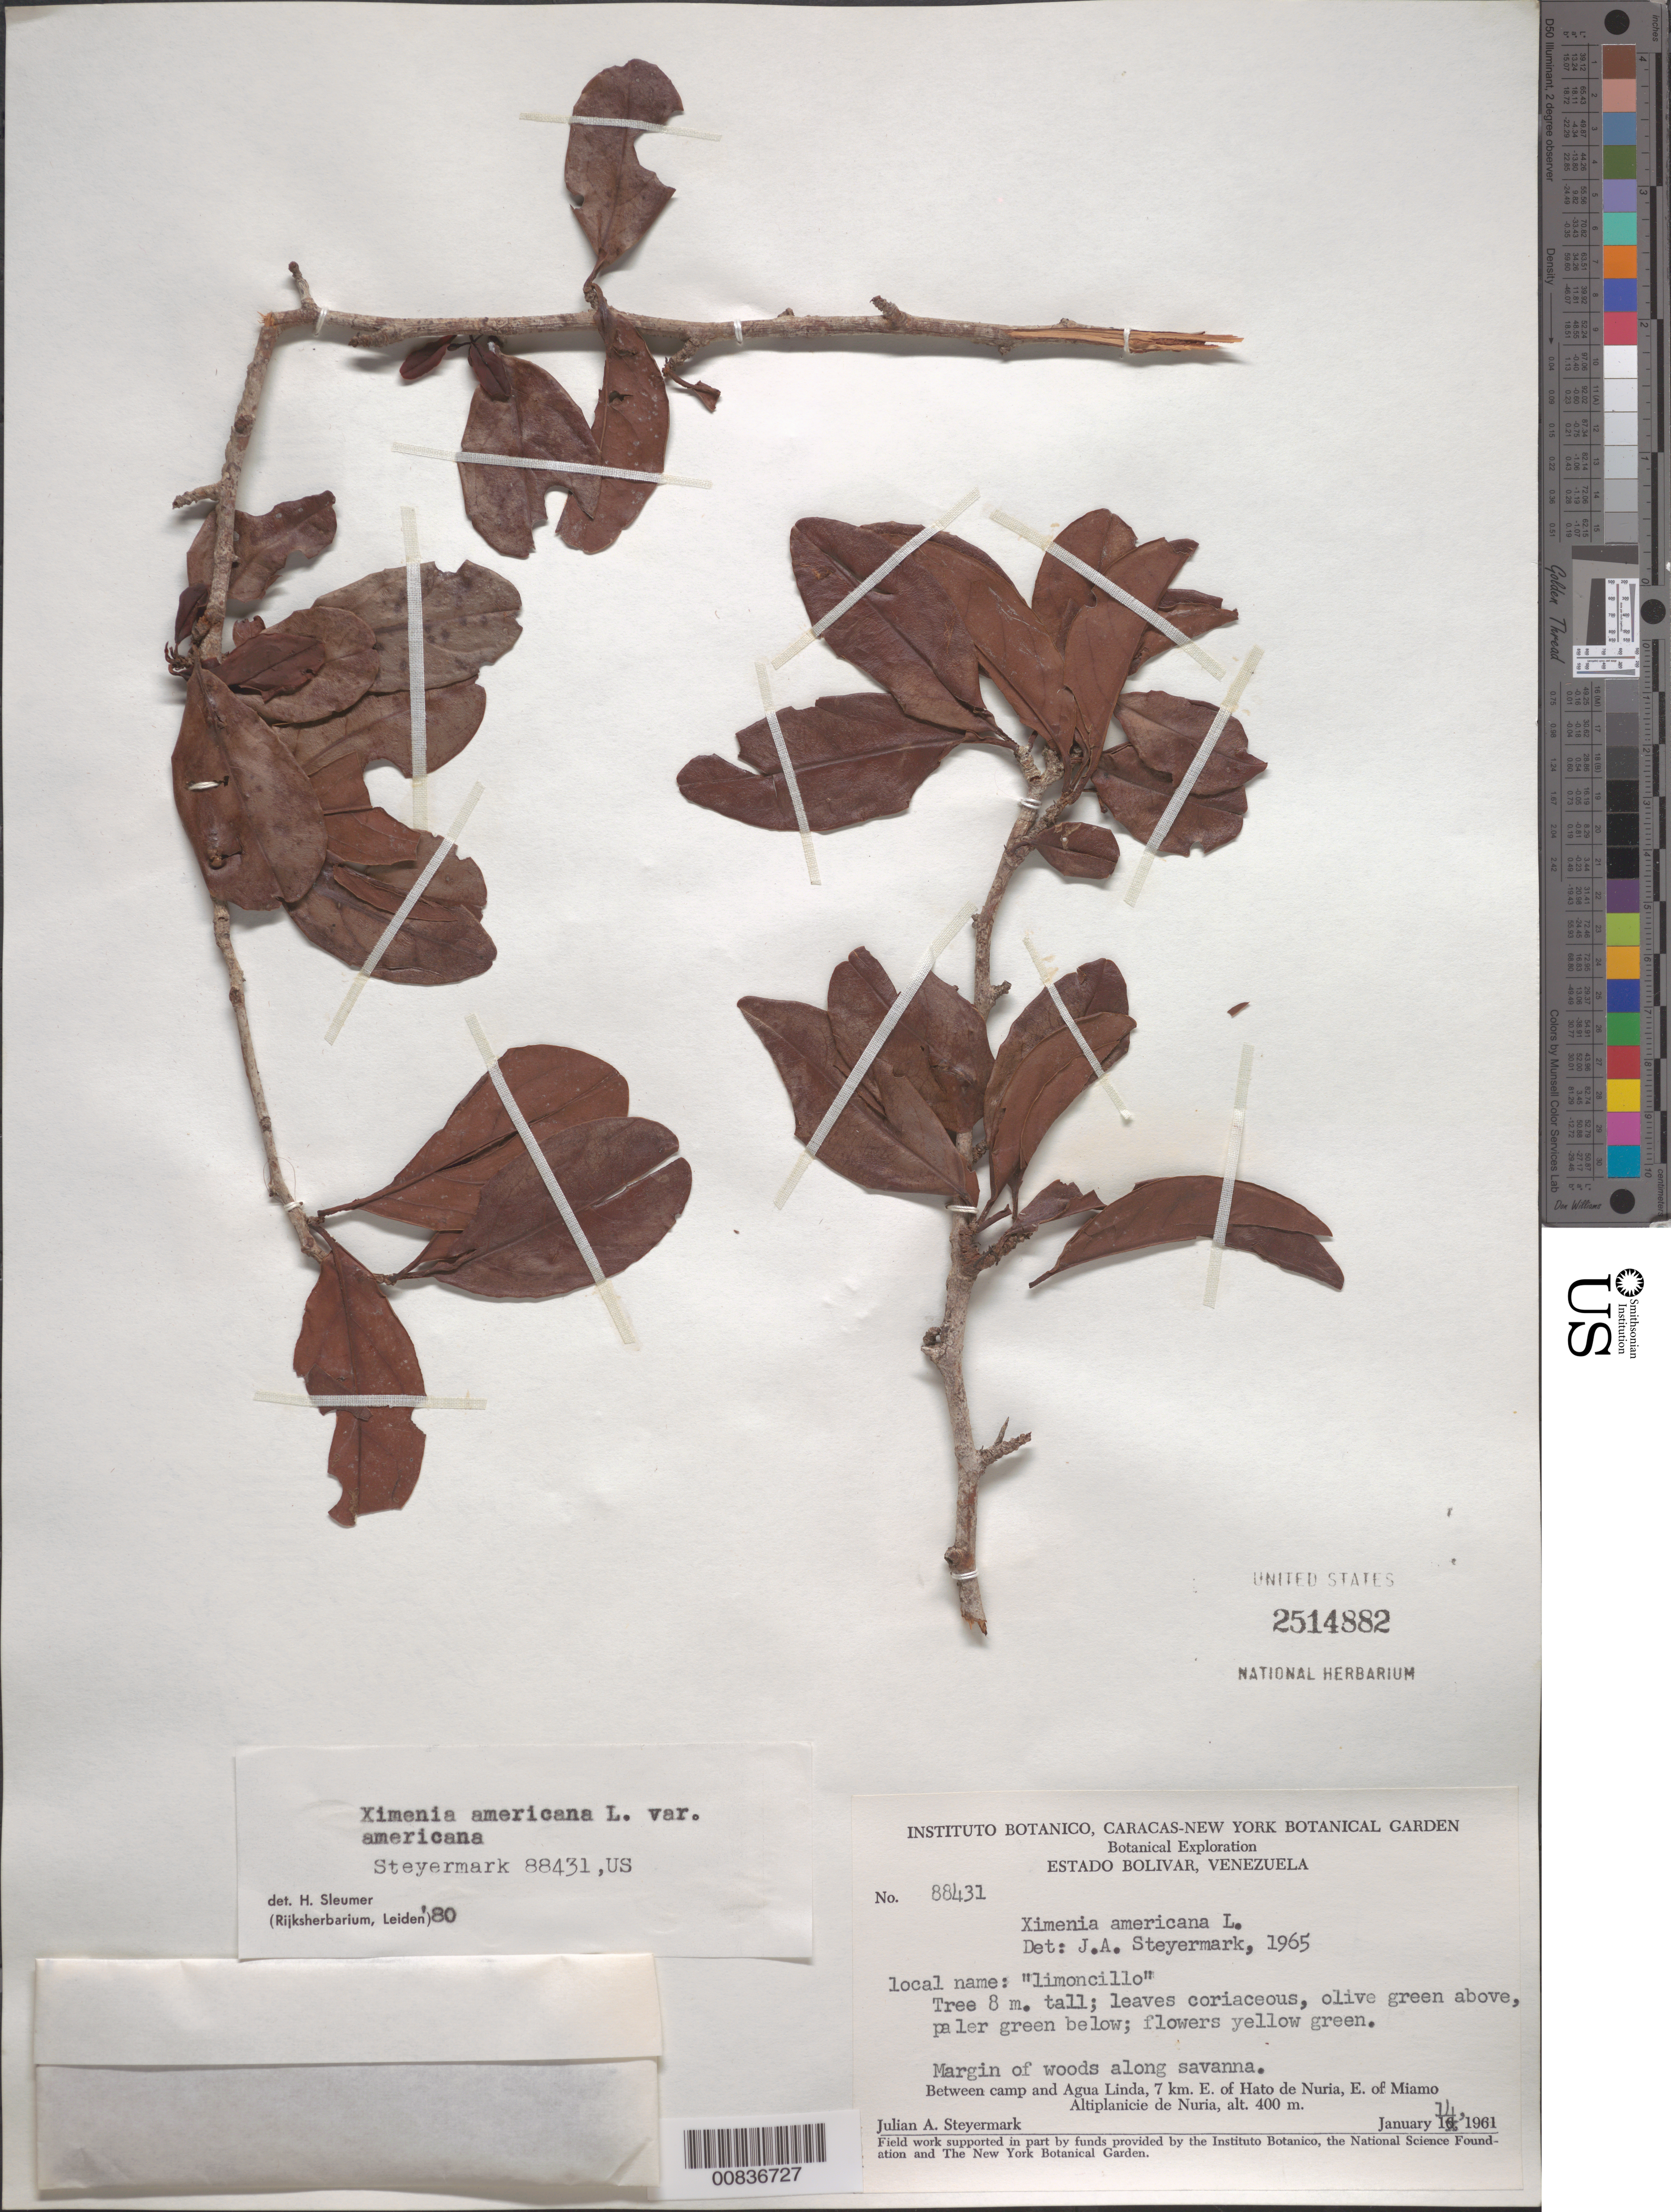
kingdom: Plantae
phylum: Tracheophyta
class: Magnoliopsida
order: Santalales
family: Ximeniaceae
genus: Ximenia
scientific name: Ximenia americana var. americana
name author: L.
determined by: Sleumer, H. O.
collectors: J. Steyermark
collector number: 88431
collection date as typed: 14-Jan-61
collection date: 1961-01-14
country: Venezuela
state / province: Bolívar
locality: Agua Linda, 7 km E of Hato de Nuria, E of Miamo, Altiplanicie de Nuria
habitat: Margin of woods bordering savanna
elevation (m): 400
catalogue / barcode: US 2514882